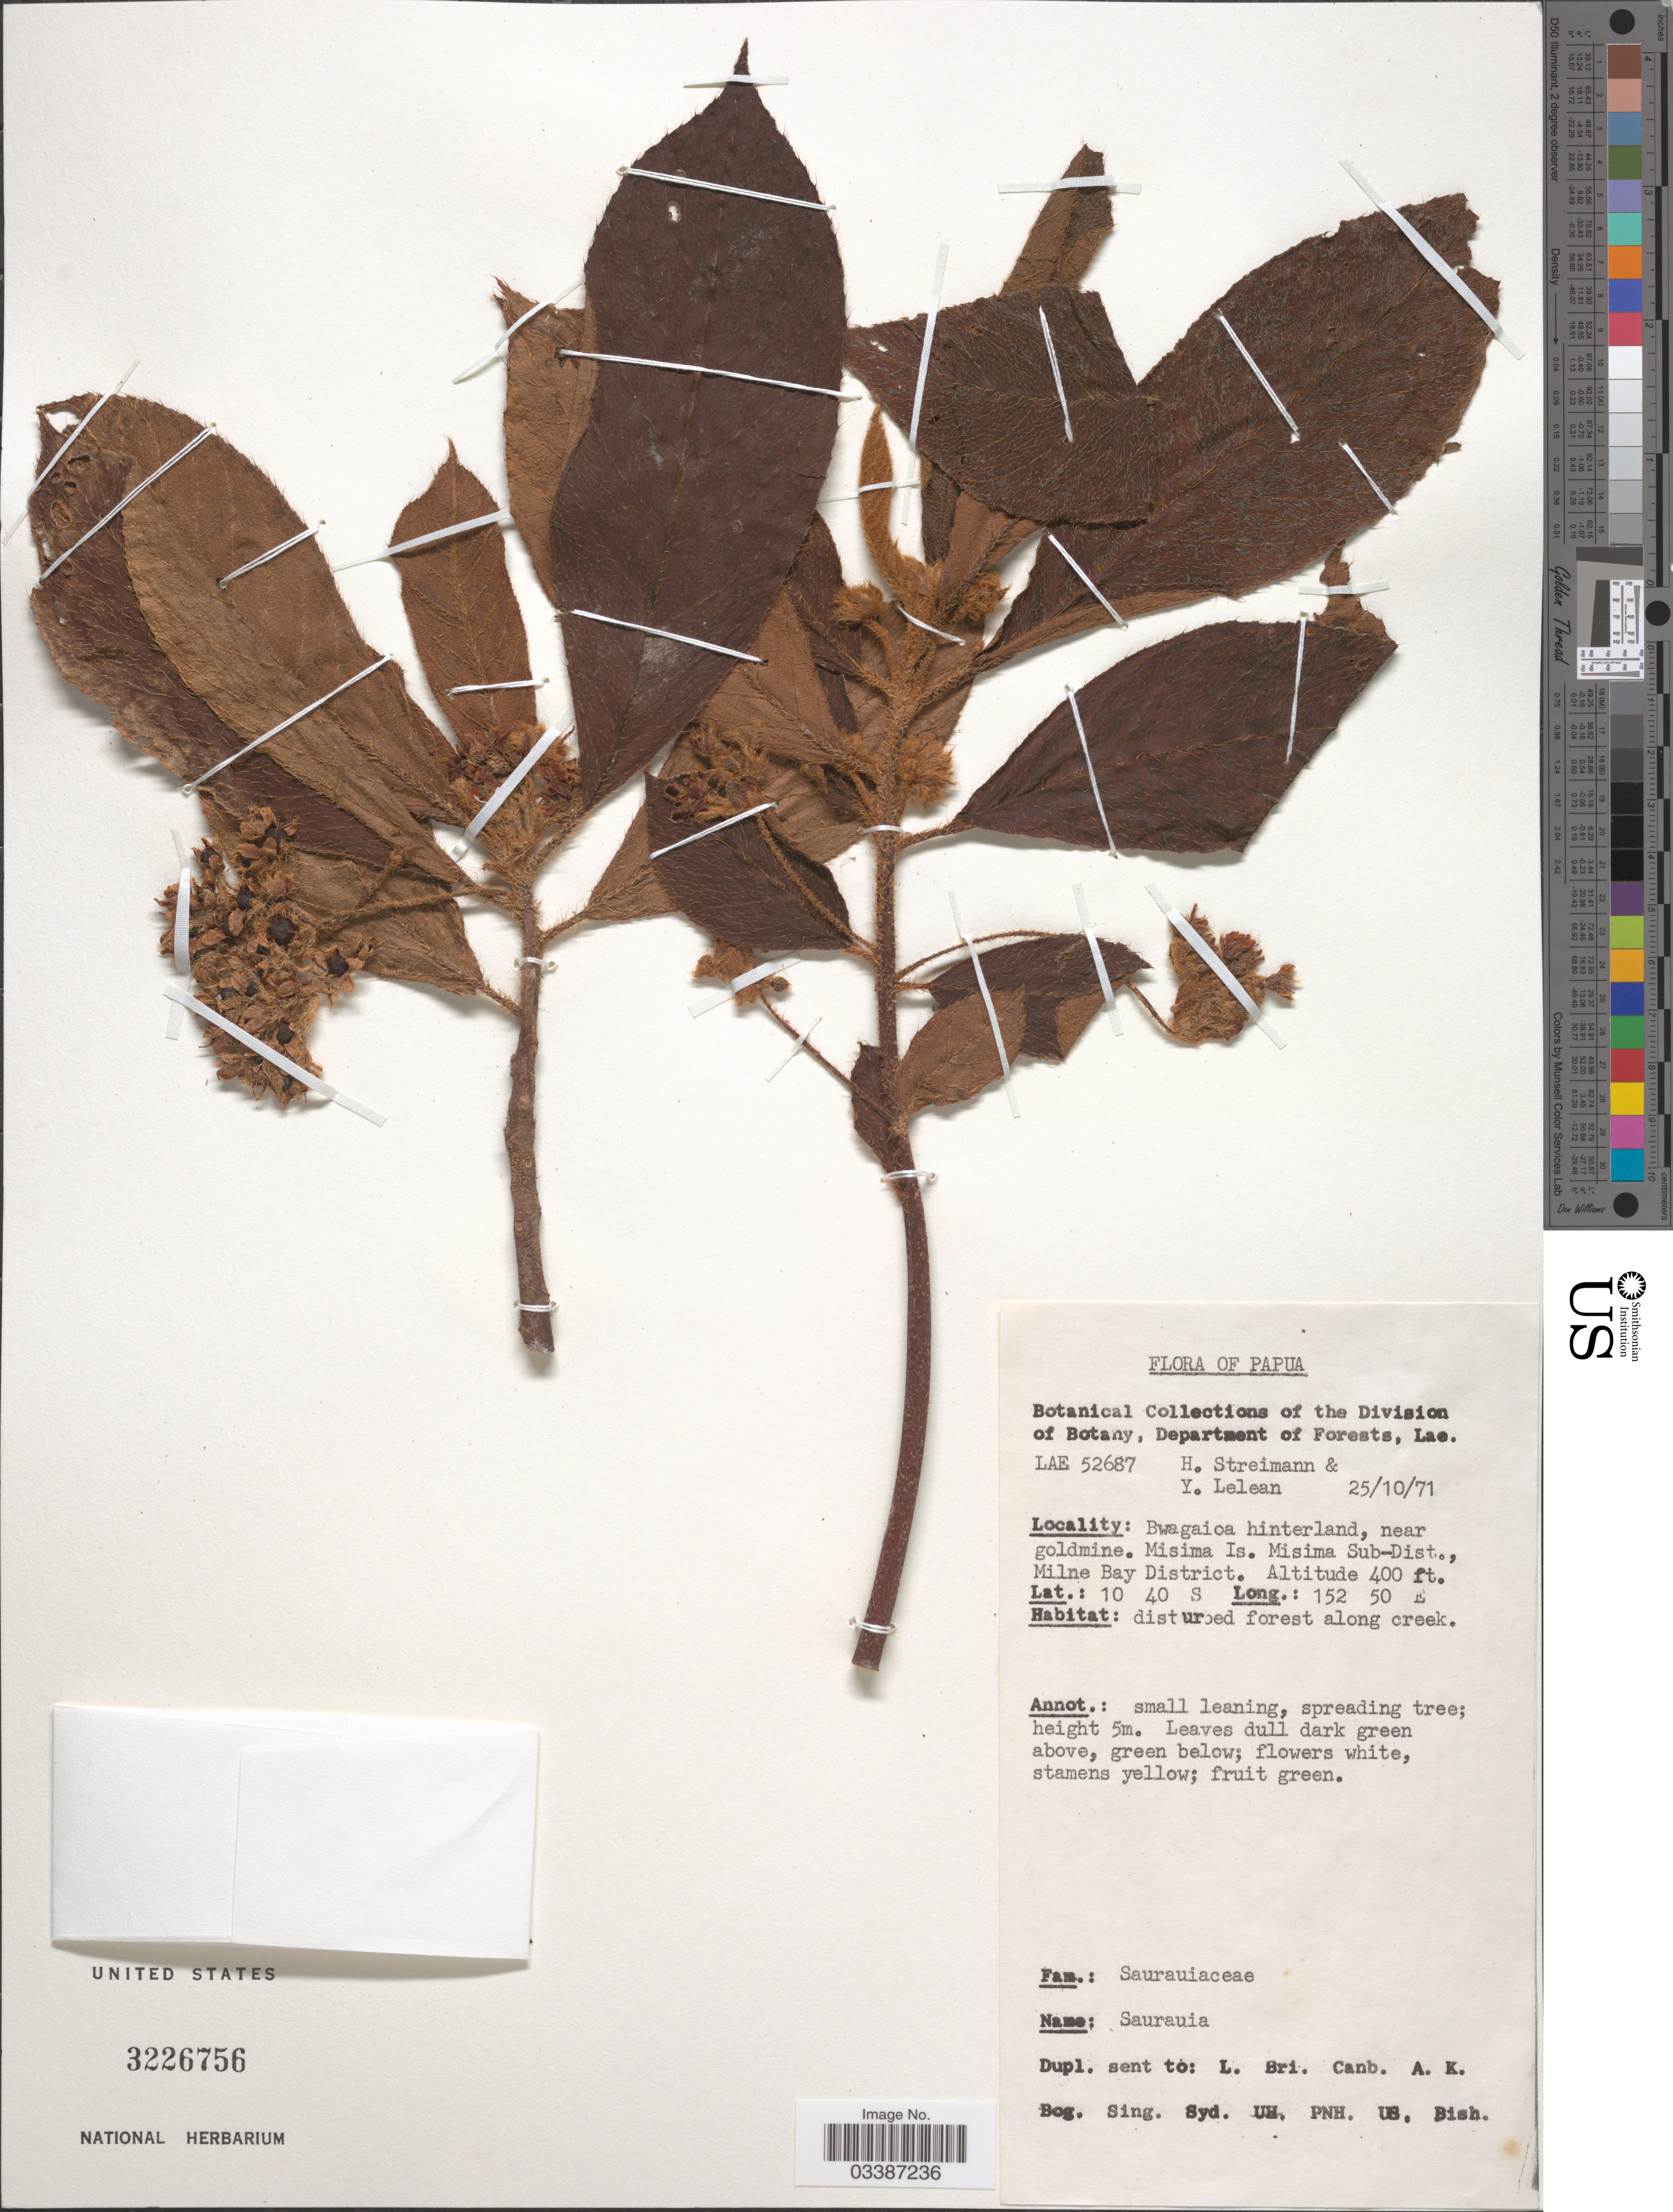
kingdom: Plantae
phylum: Tracheophyta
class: Magnoliopsida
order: Ericales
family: Actinidiaceae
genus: Saurauia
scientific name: Saurauia sp.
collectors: H. Streimann & Y. Lelean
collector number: LAE 52687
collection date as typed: Transcribed d/m/y: 25/10/71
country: Papua New Guinea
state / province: Milne Bay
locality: Papua. Bwagaioa hinterland, near goldmine. Misima Is. Misima Sub-Dist., Milne Bay District.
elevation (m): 122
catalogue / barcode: US 3226756